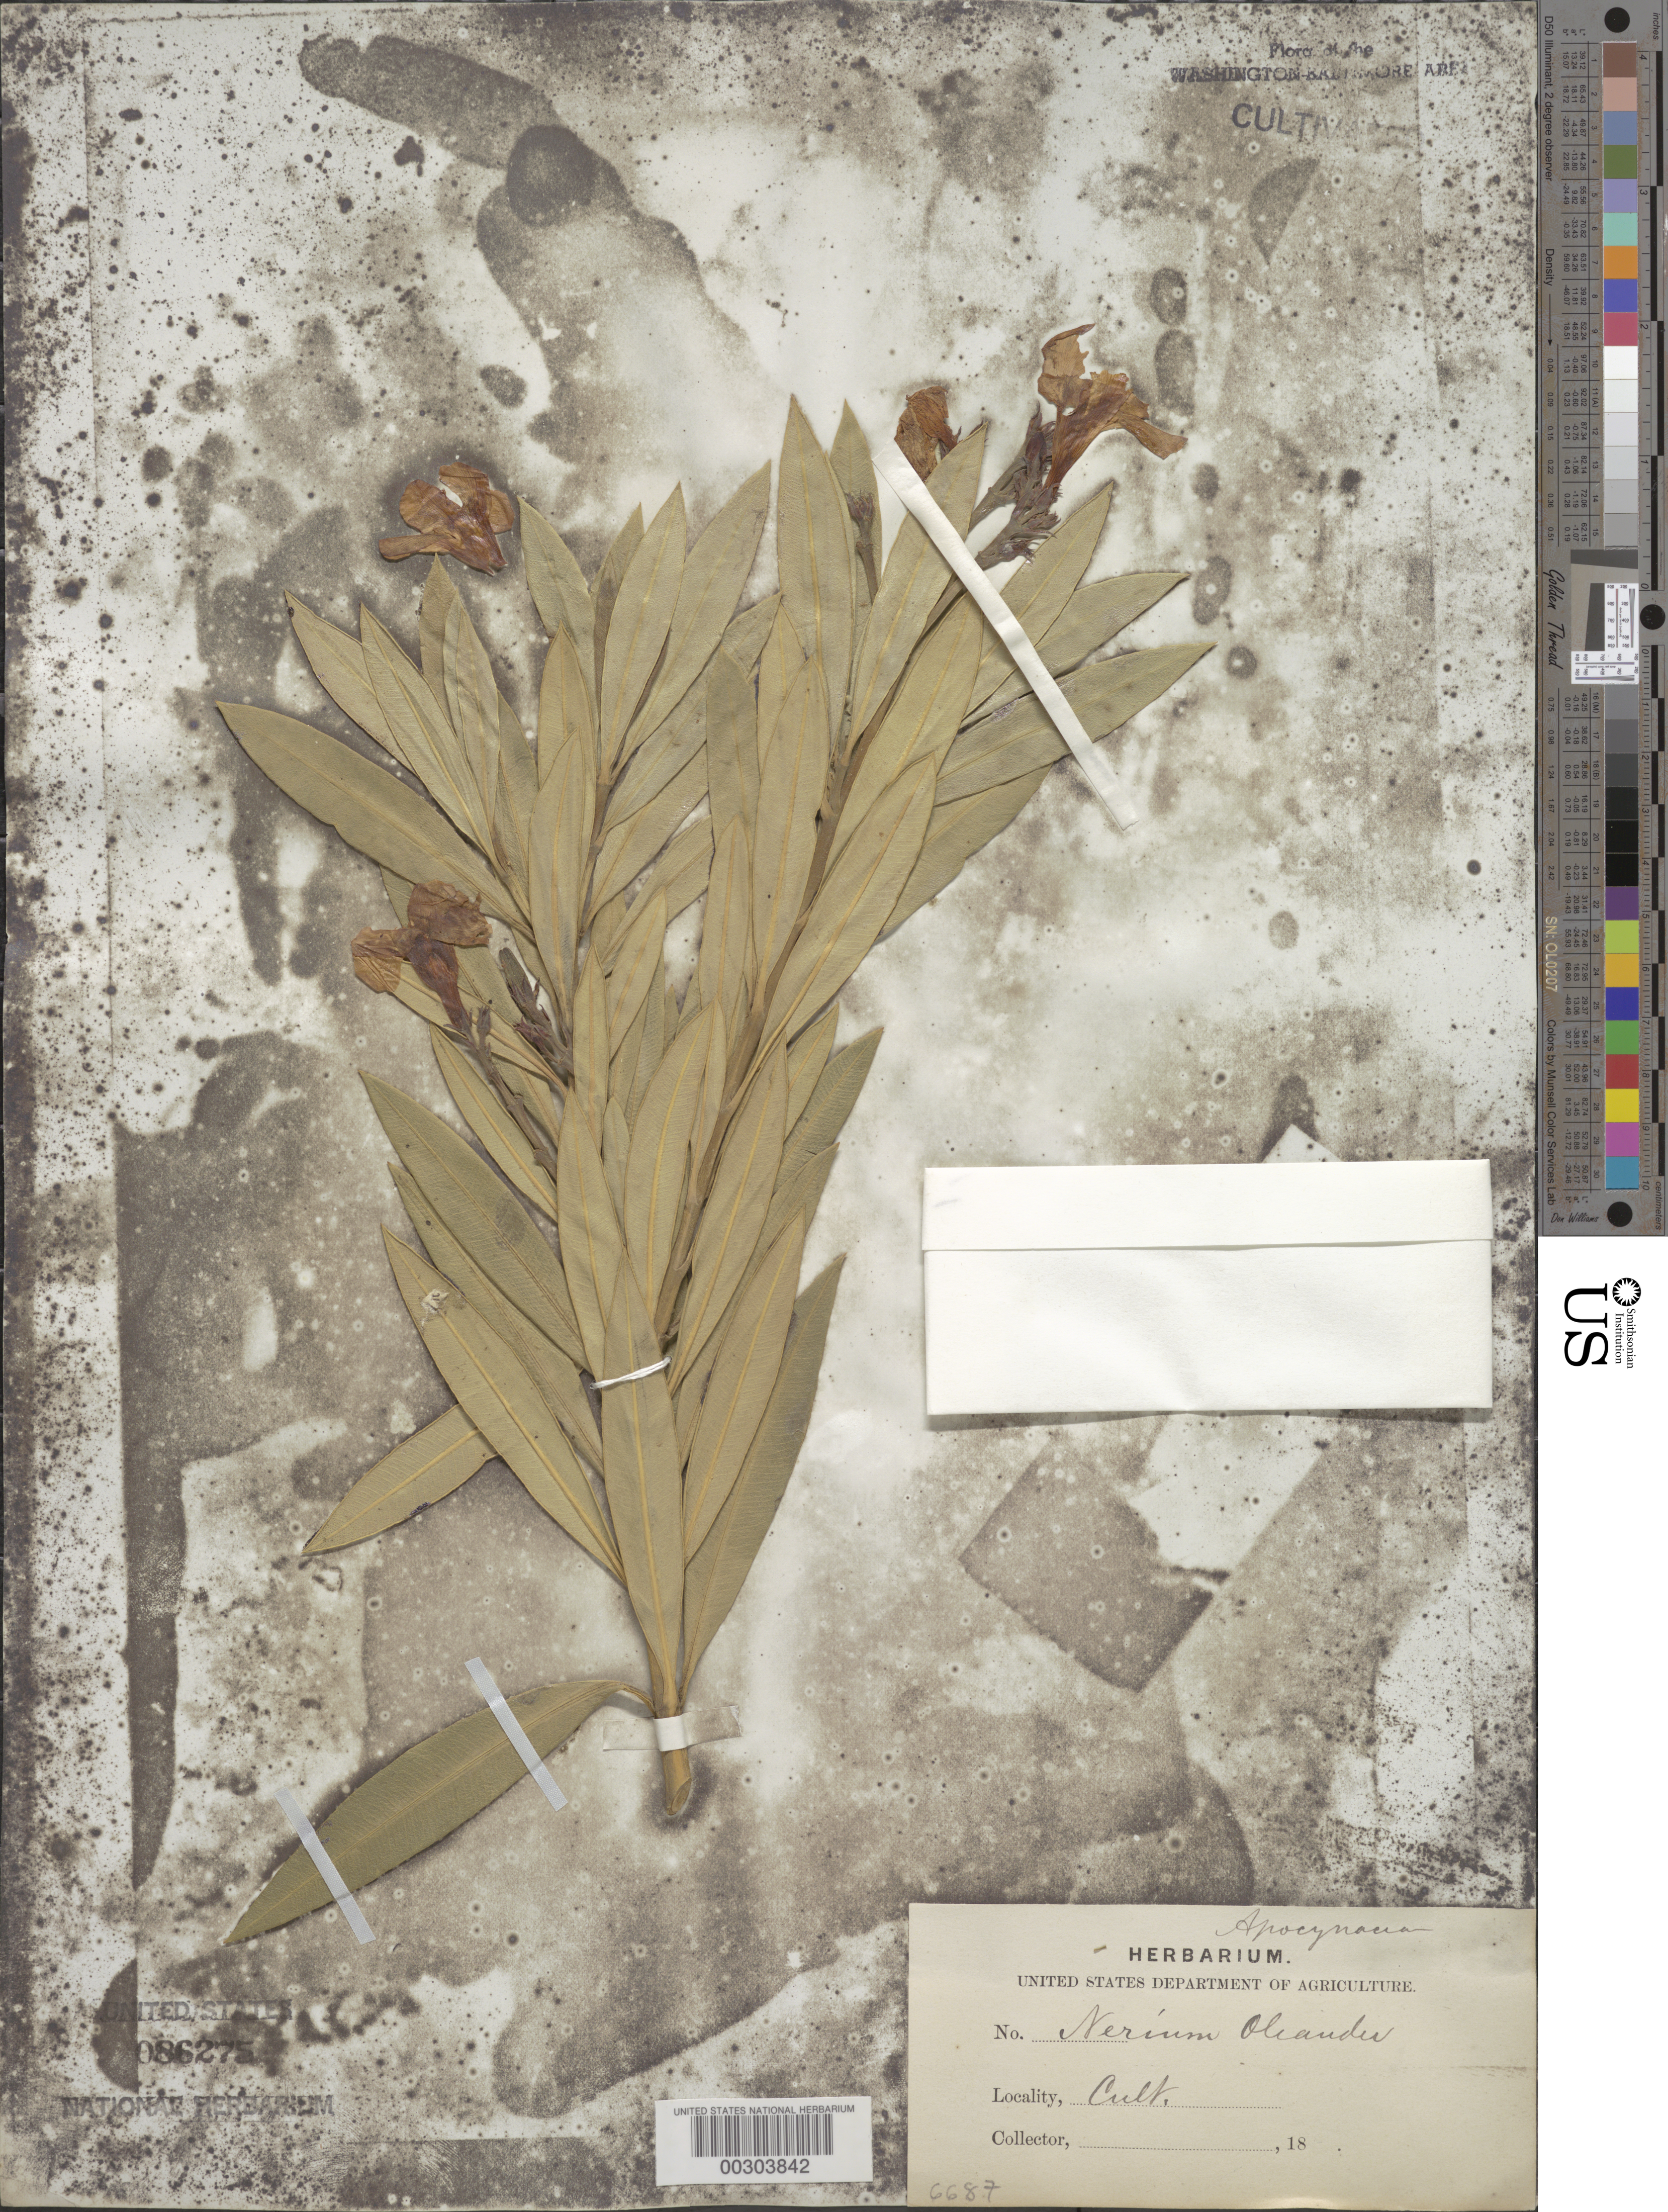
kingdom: Plantae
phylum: Tracheophyta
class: Magnoliopsida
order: Gentianales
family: Apocynaceae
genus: Nerium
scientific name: Nerium oleander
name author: L.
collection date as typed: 18--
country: United States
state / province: District of Columbia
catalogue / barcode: US 86275